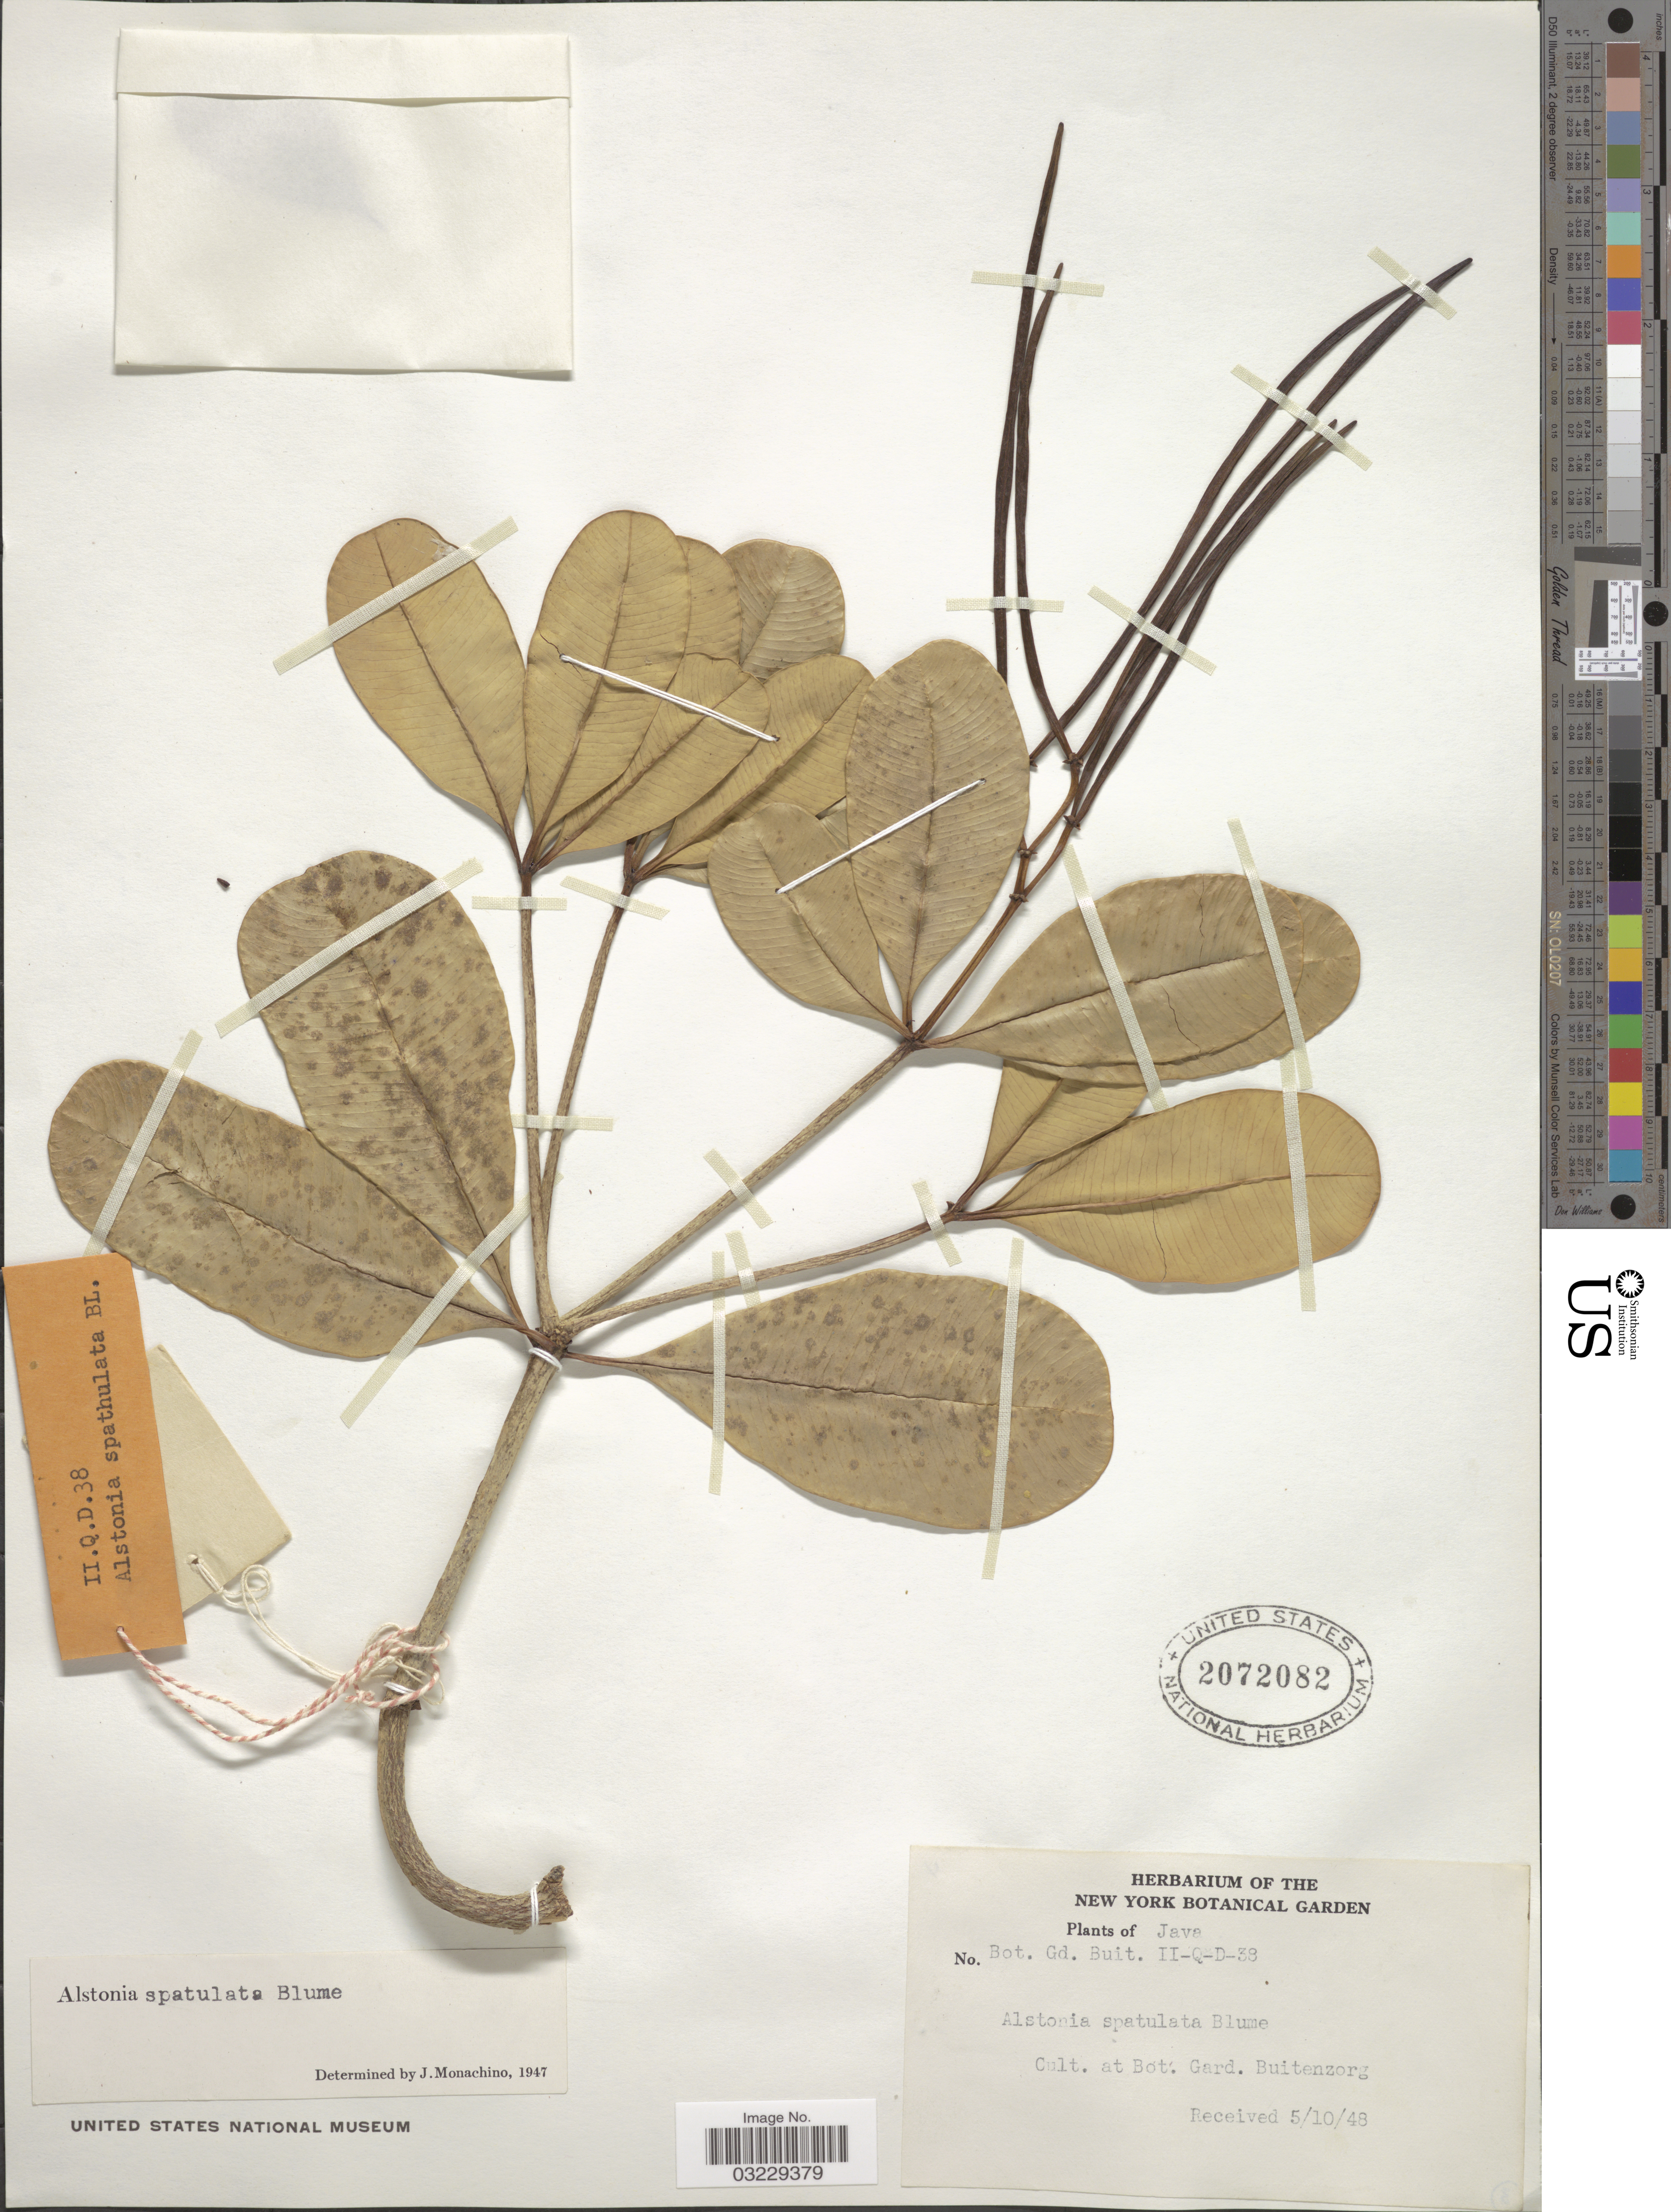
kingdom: Plantae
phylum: Tracheophyta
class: Magnoliopsida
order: Gentianales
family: Apocynaceae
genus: Alstonia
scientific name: Alstonia spathulata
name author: Blume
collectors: New York Botanical Gardens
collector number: Bot. Gd. Buit. II-Q-D-38 ?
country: Indonesia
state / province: Java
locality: Bot. Gard. Buitenzorg.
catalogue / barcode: US 2072082